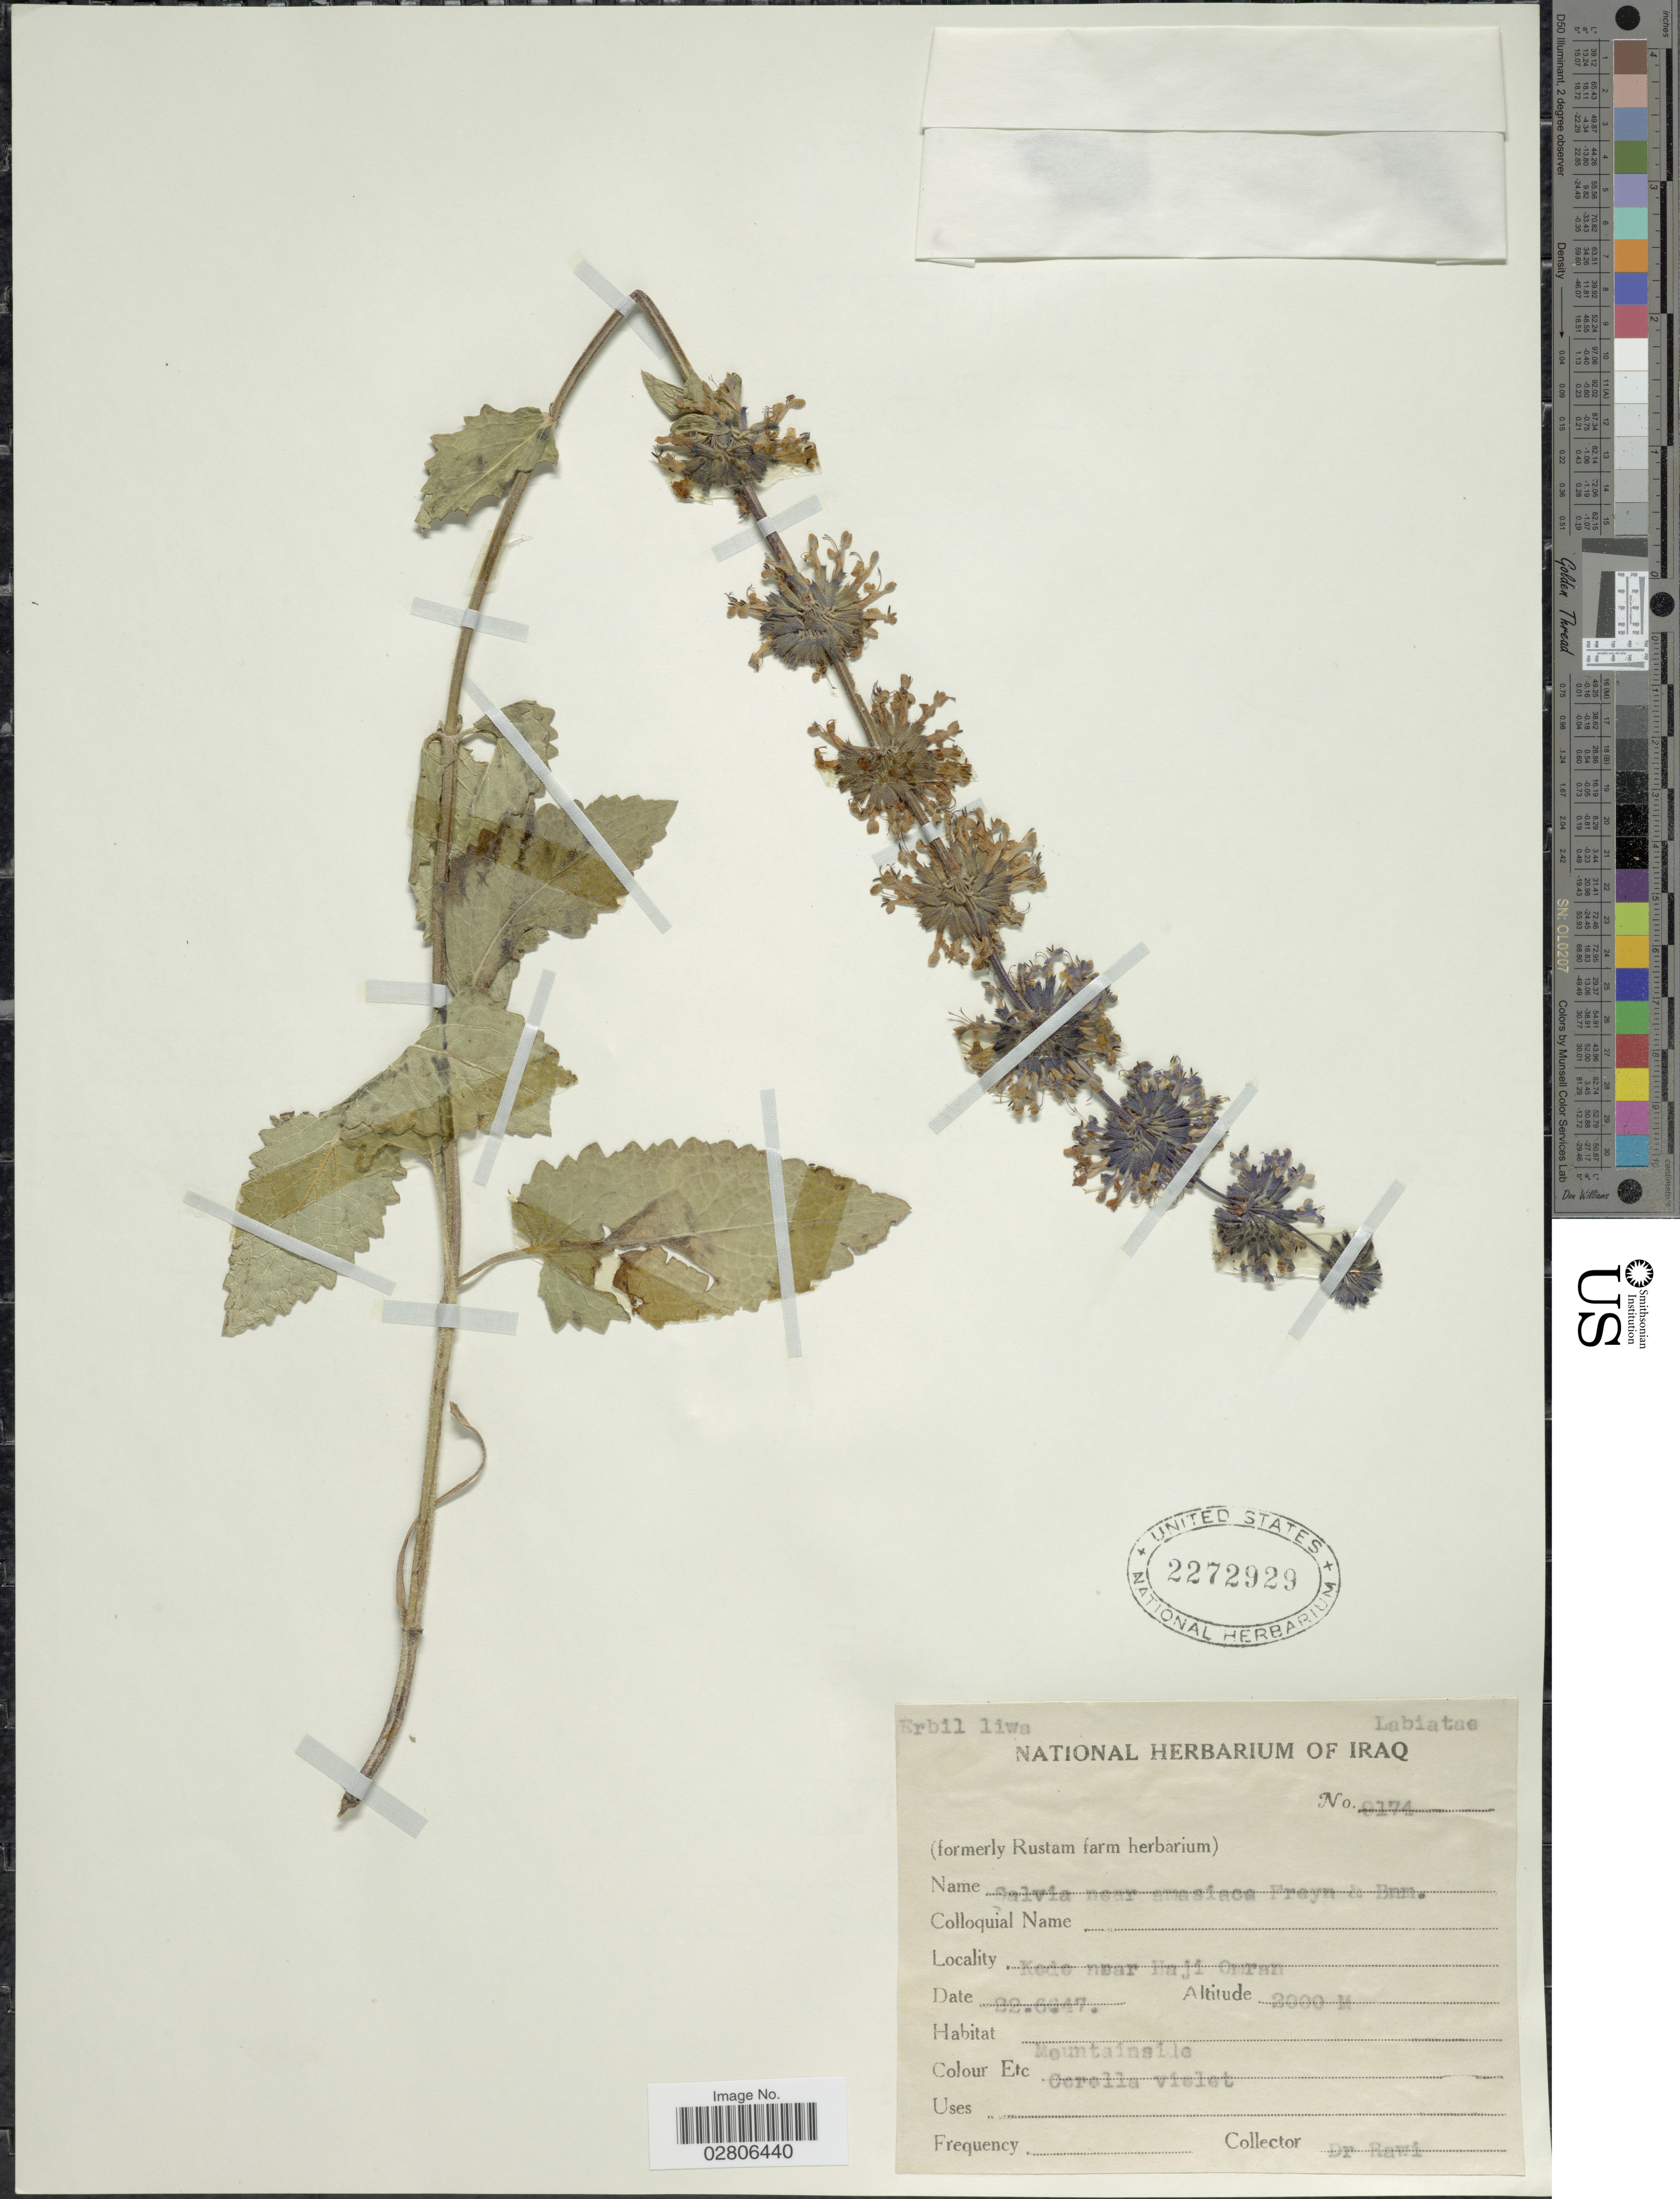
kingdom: Plantae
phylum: Tracheophyta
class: Magnoliopsida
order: Lamiales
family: Lamiaceae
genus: Salvia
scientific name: Salvia verticillata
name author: L.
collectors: -. Rawi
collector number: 0174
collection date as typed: Transcribed d/m/y: 22/6/47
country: Iraq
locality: Erbil liwa. Kodo near Haji Omran.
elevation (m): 2000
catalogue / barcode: US 2272929